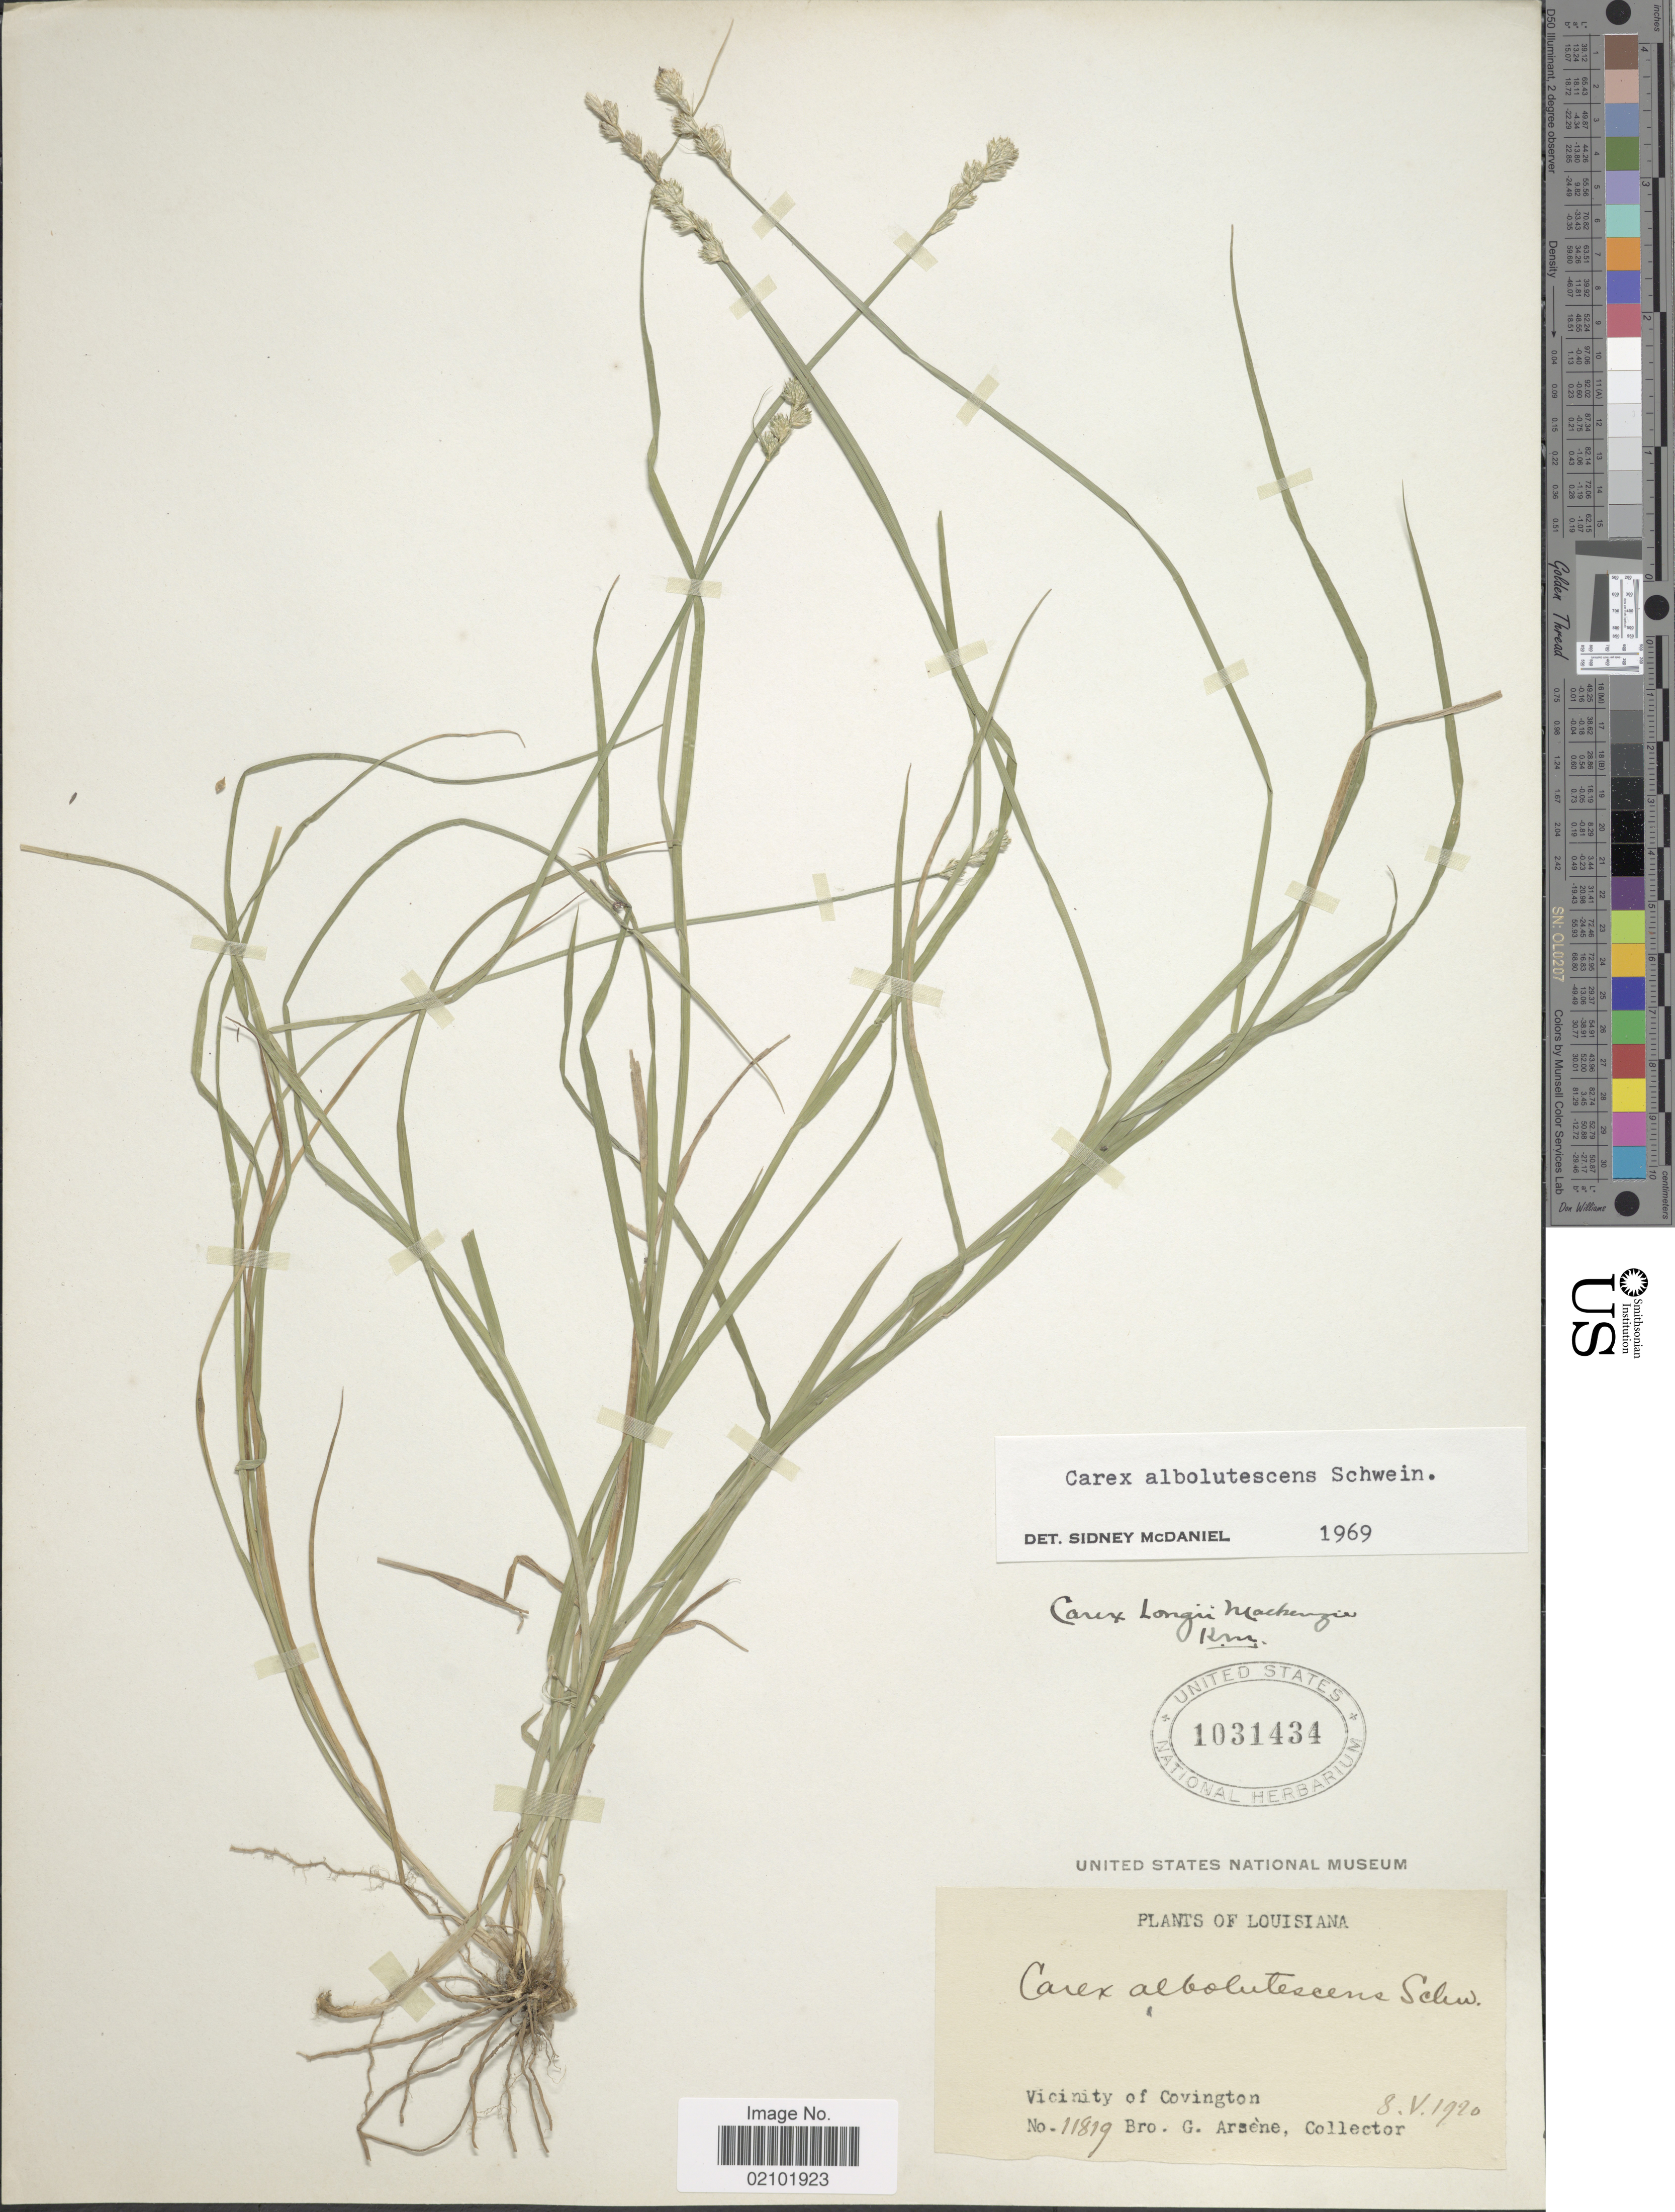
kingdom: Plantae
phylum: Tracheophyta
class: Liliopsida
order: Poales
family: Cyperaceae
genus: Carex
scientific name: Carex albolutescens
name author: Schwein.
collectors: Bro. G. Arsène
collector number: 11819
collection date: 1920-05-08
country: United States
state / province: Louisiana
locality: Vicinity of Covington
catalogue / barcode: US 1031434